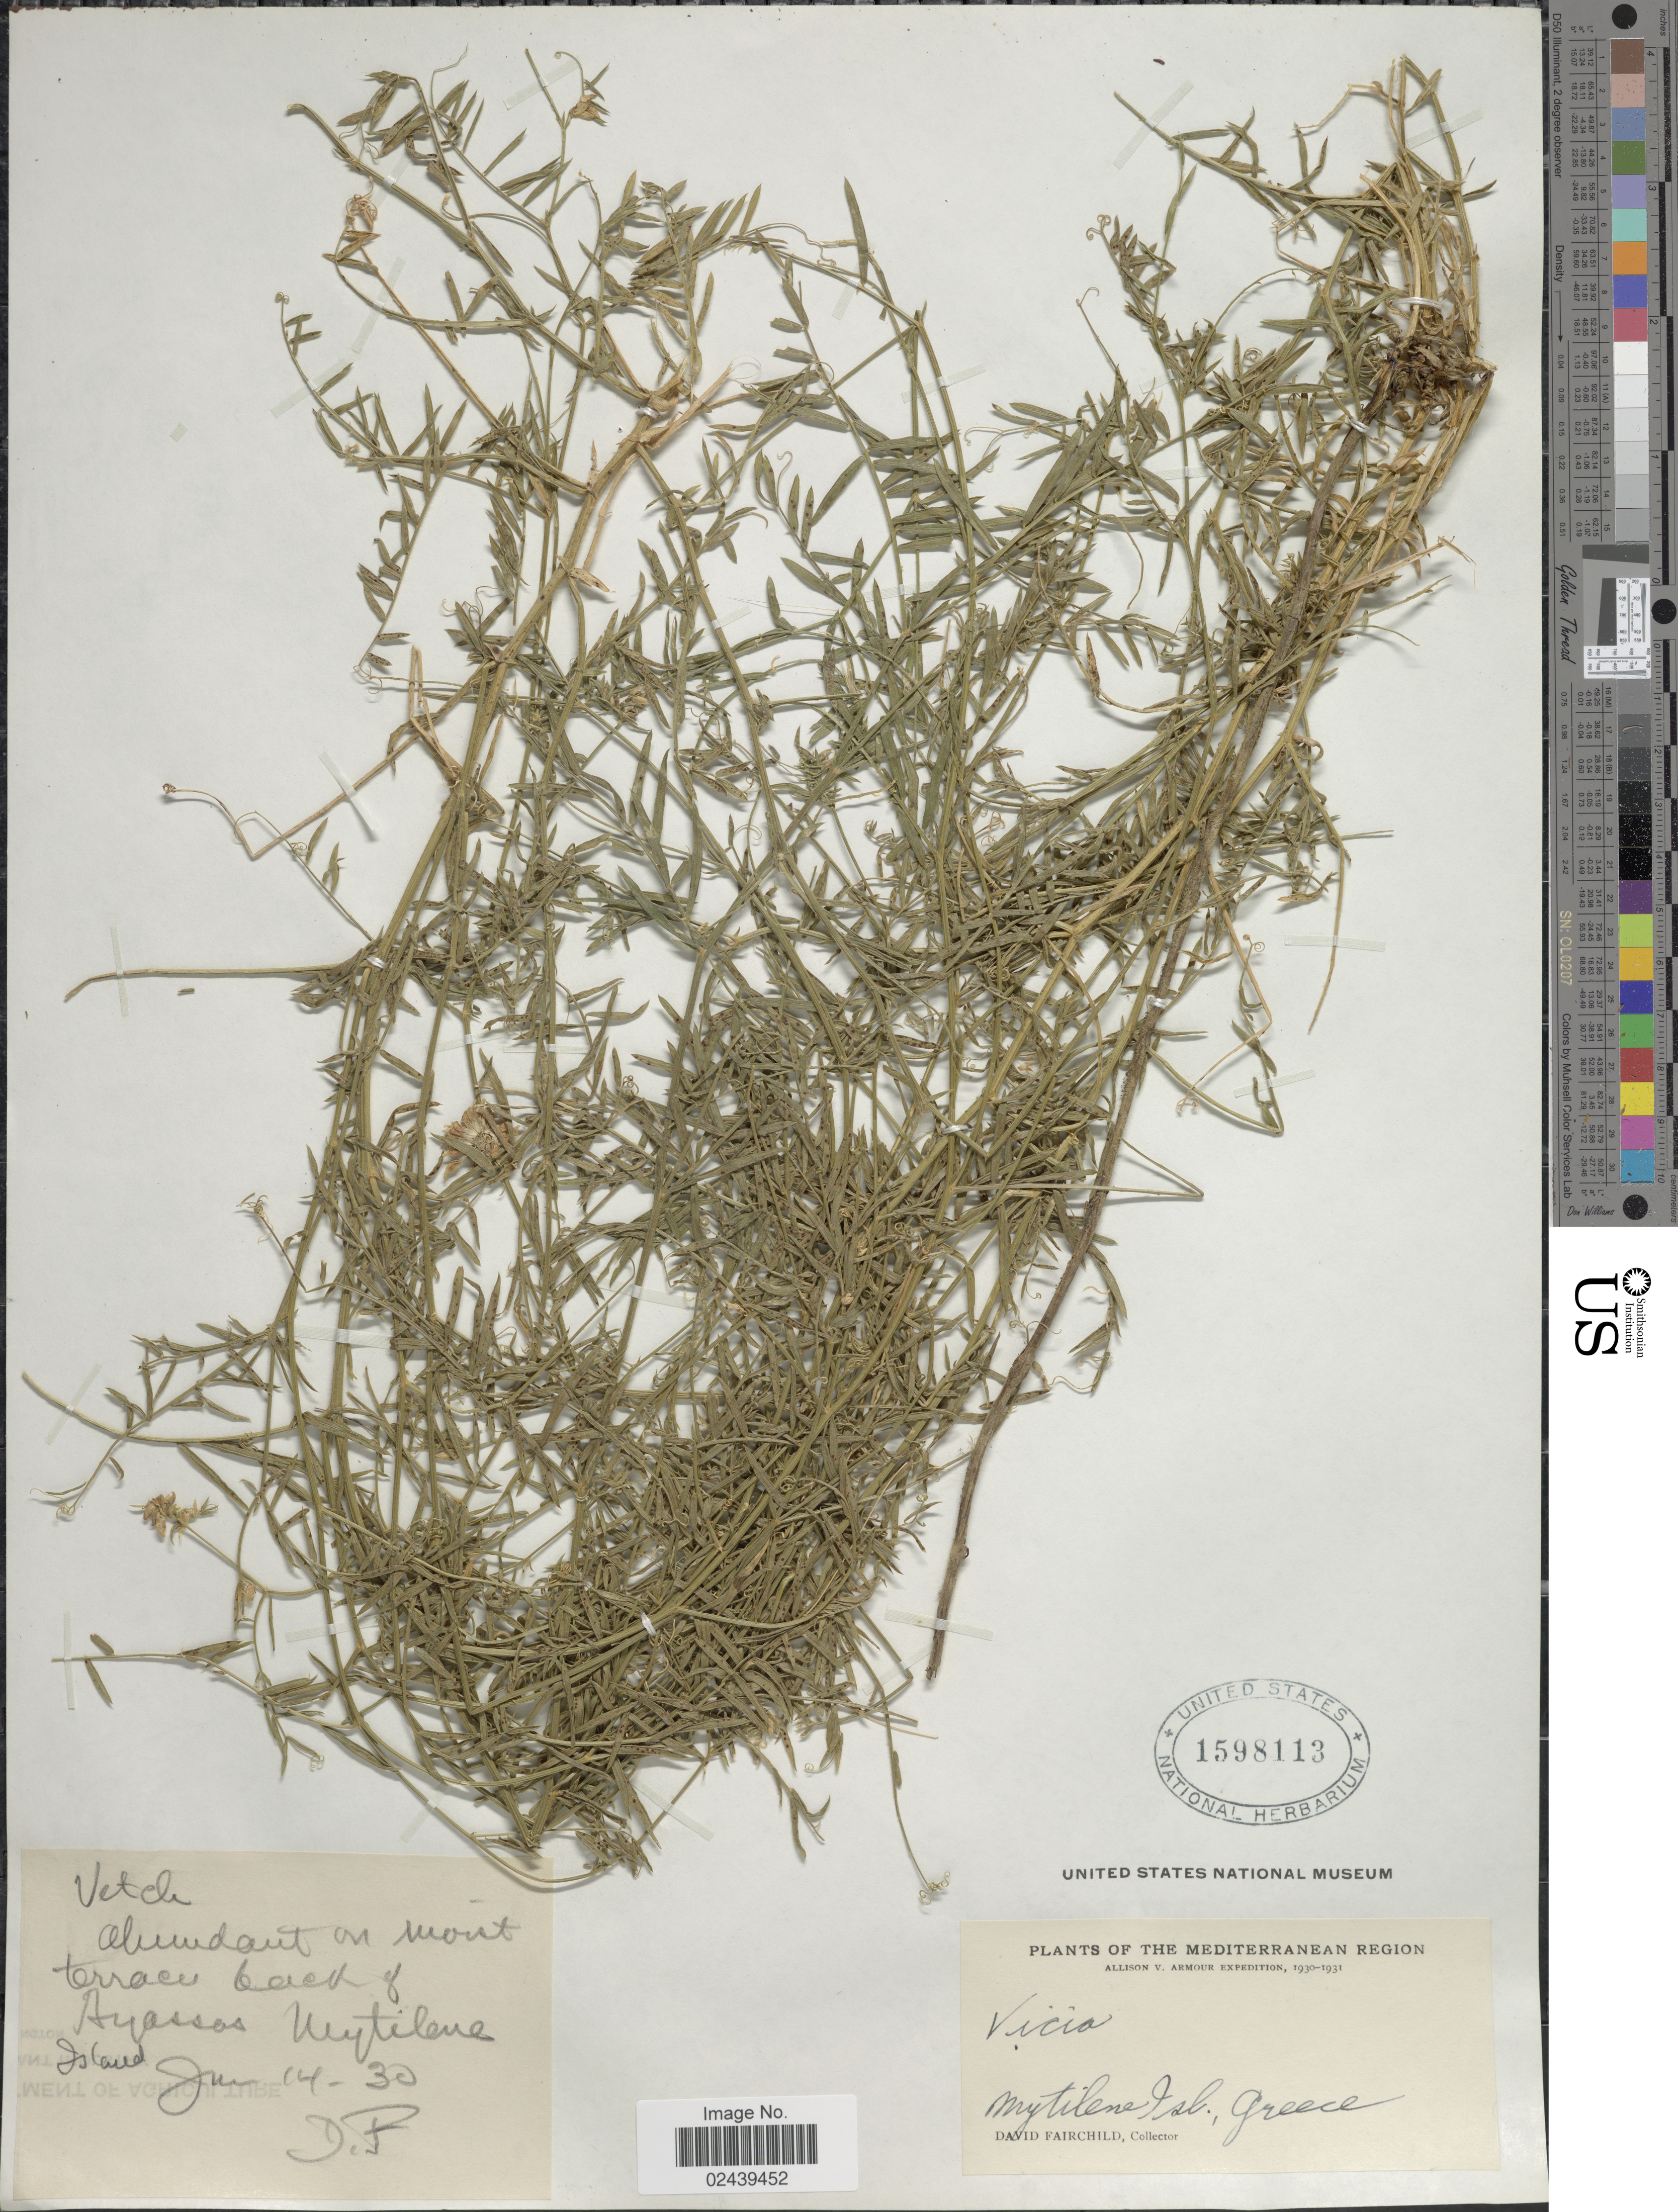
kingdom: Plantae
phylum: Tracheophyta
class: Magnoliopsida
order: Fabales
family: Fabaceae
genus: Vicia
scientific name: Vicia sp.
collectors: D. Fairchild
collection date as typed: Transcribed d/m/y: 14/6/30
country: Greece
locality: The Mediterranean Region, Mytilene Isl., Greece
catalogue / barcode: US 1598113